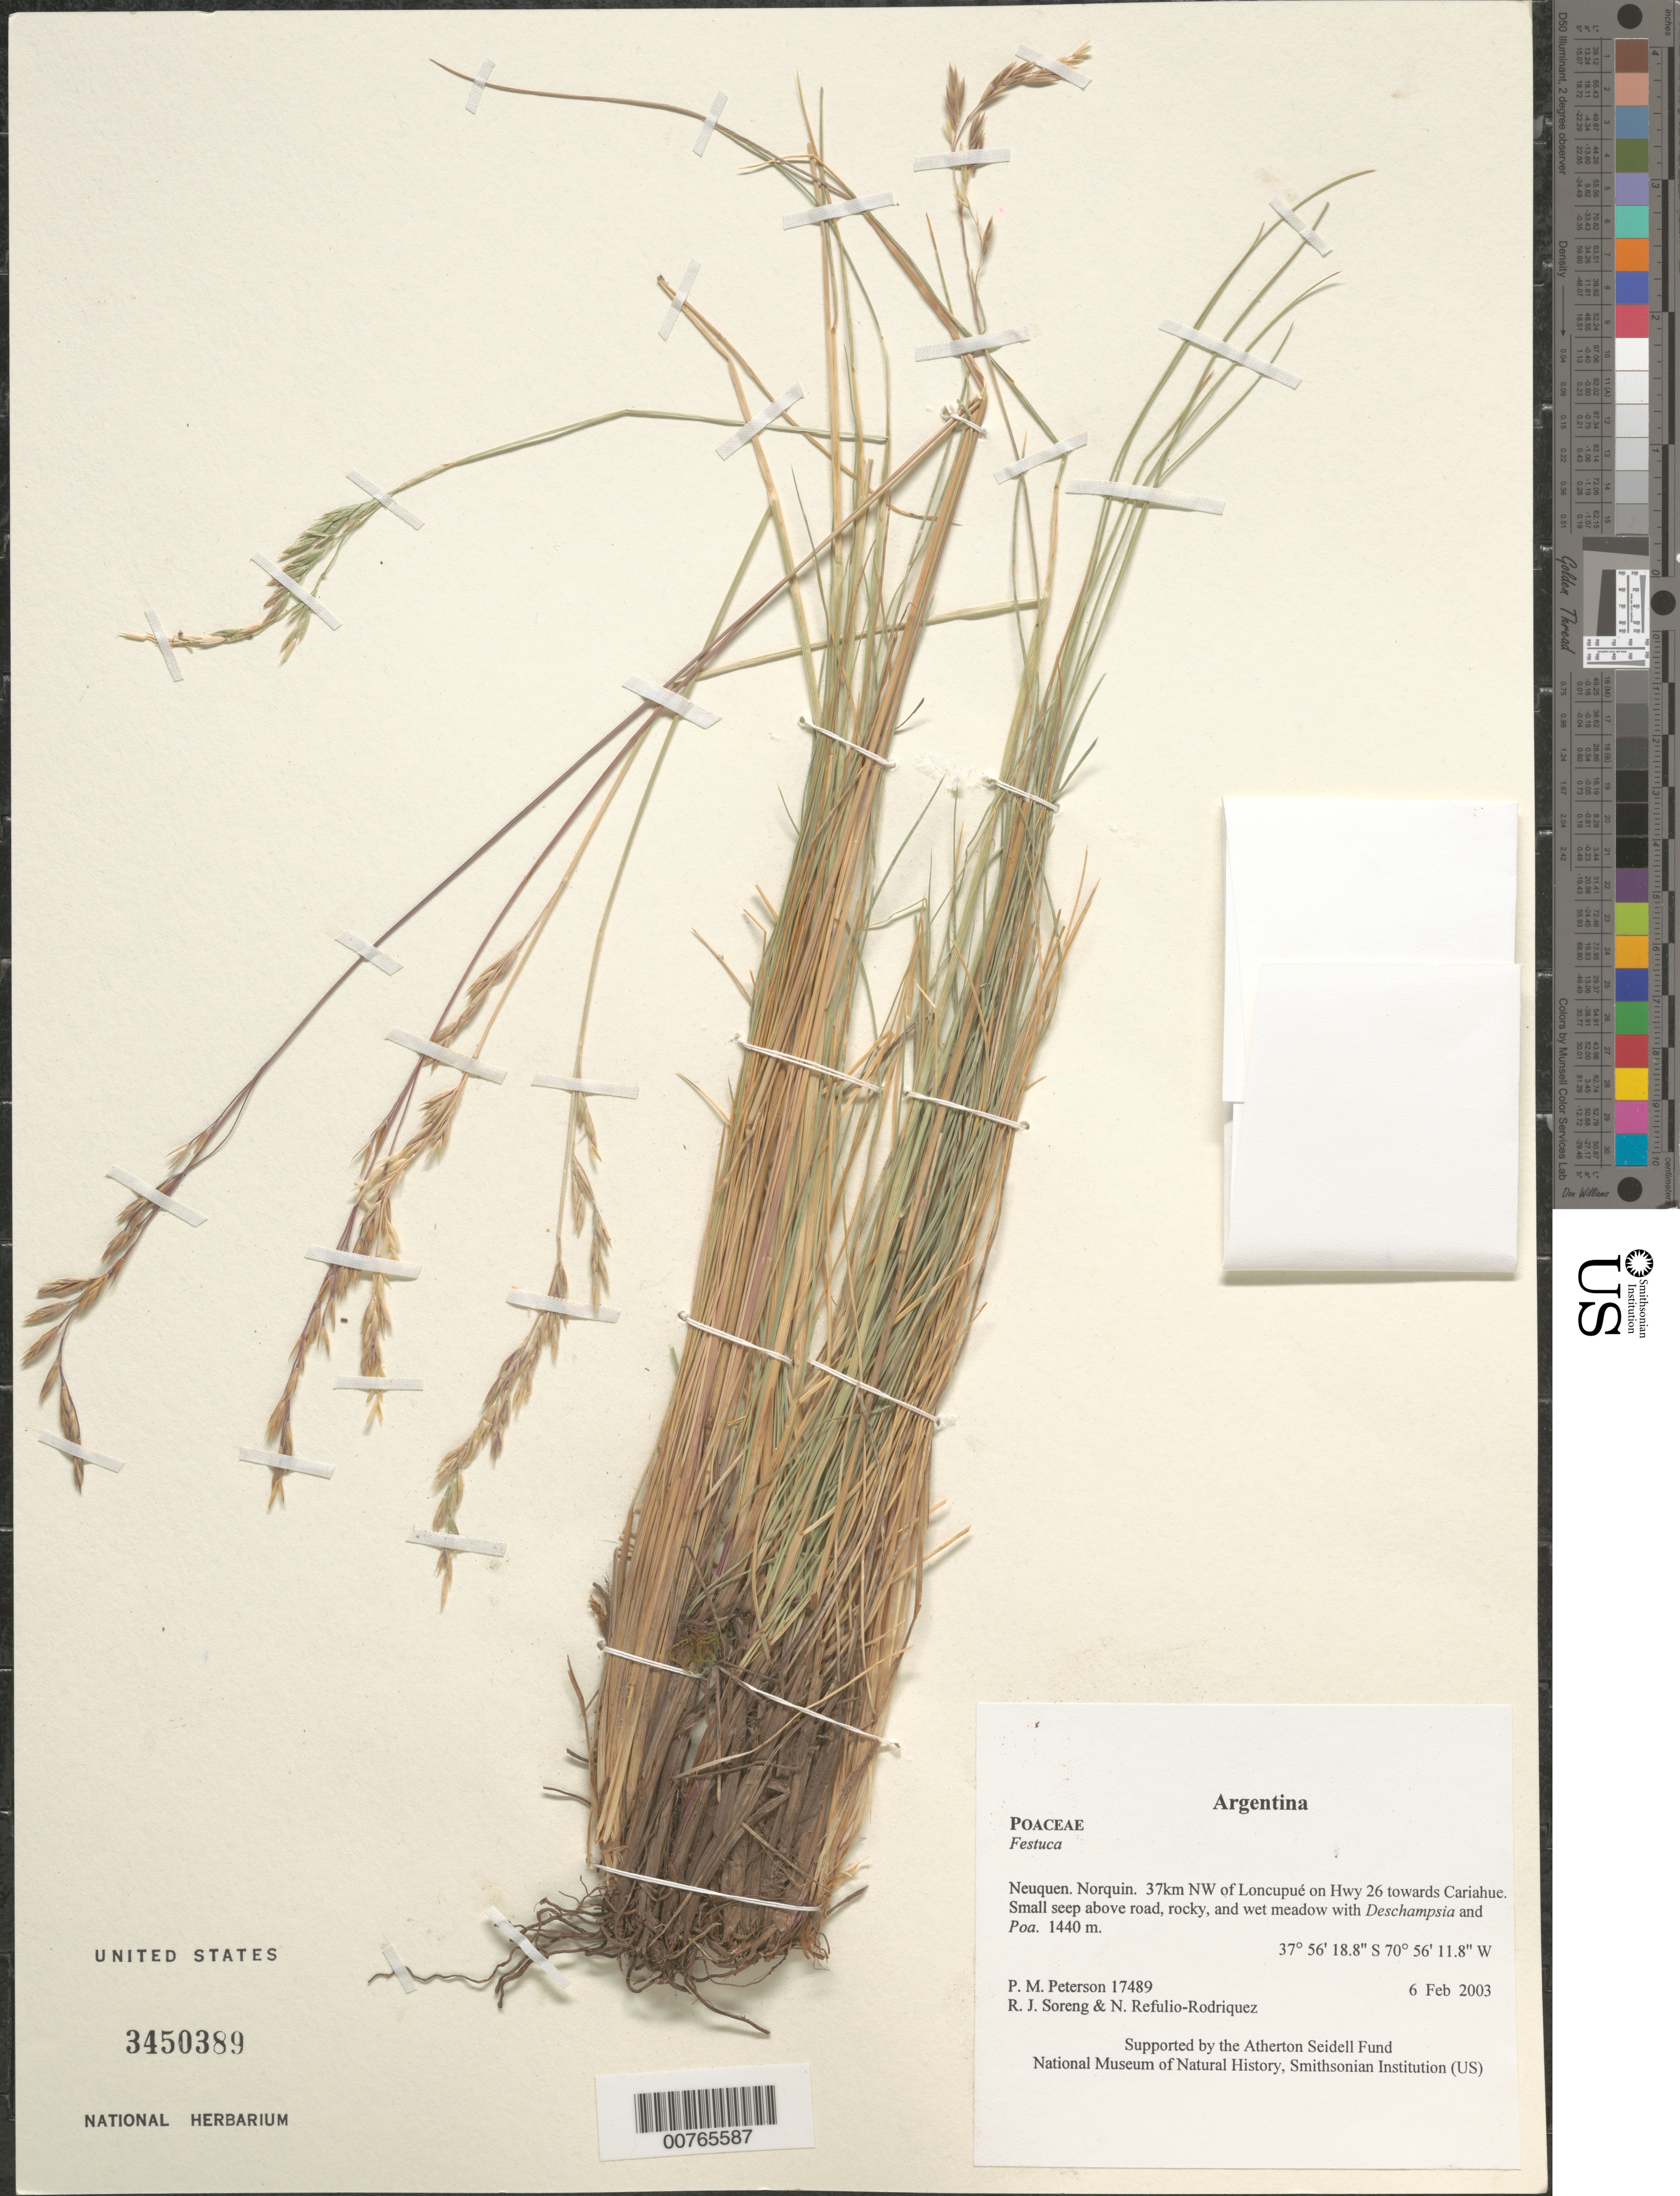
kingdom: Plantae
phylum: Tracheophyta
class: Liliopsida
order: Poales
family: Poaceae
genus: Festuca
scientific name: Festuca sp.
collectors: P. M. Peterson, R. J. Soreng & N. Refulio-Rodríguez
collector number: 17489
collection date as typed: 06 Feb 2003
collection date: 2003-02-06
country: Argentina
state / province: Neuquen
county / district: Norquin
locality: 37km NW of Loncupué on Hwy 26 towards Cariahue. Small seep above road, rocky, and wet meadow with Deschampsia and Poa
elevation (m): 1440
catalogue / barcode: US 3450389